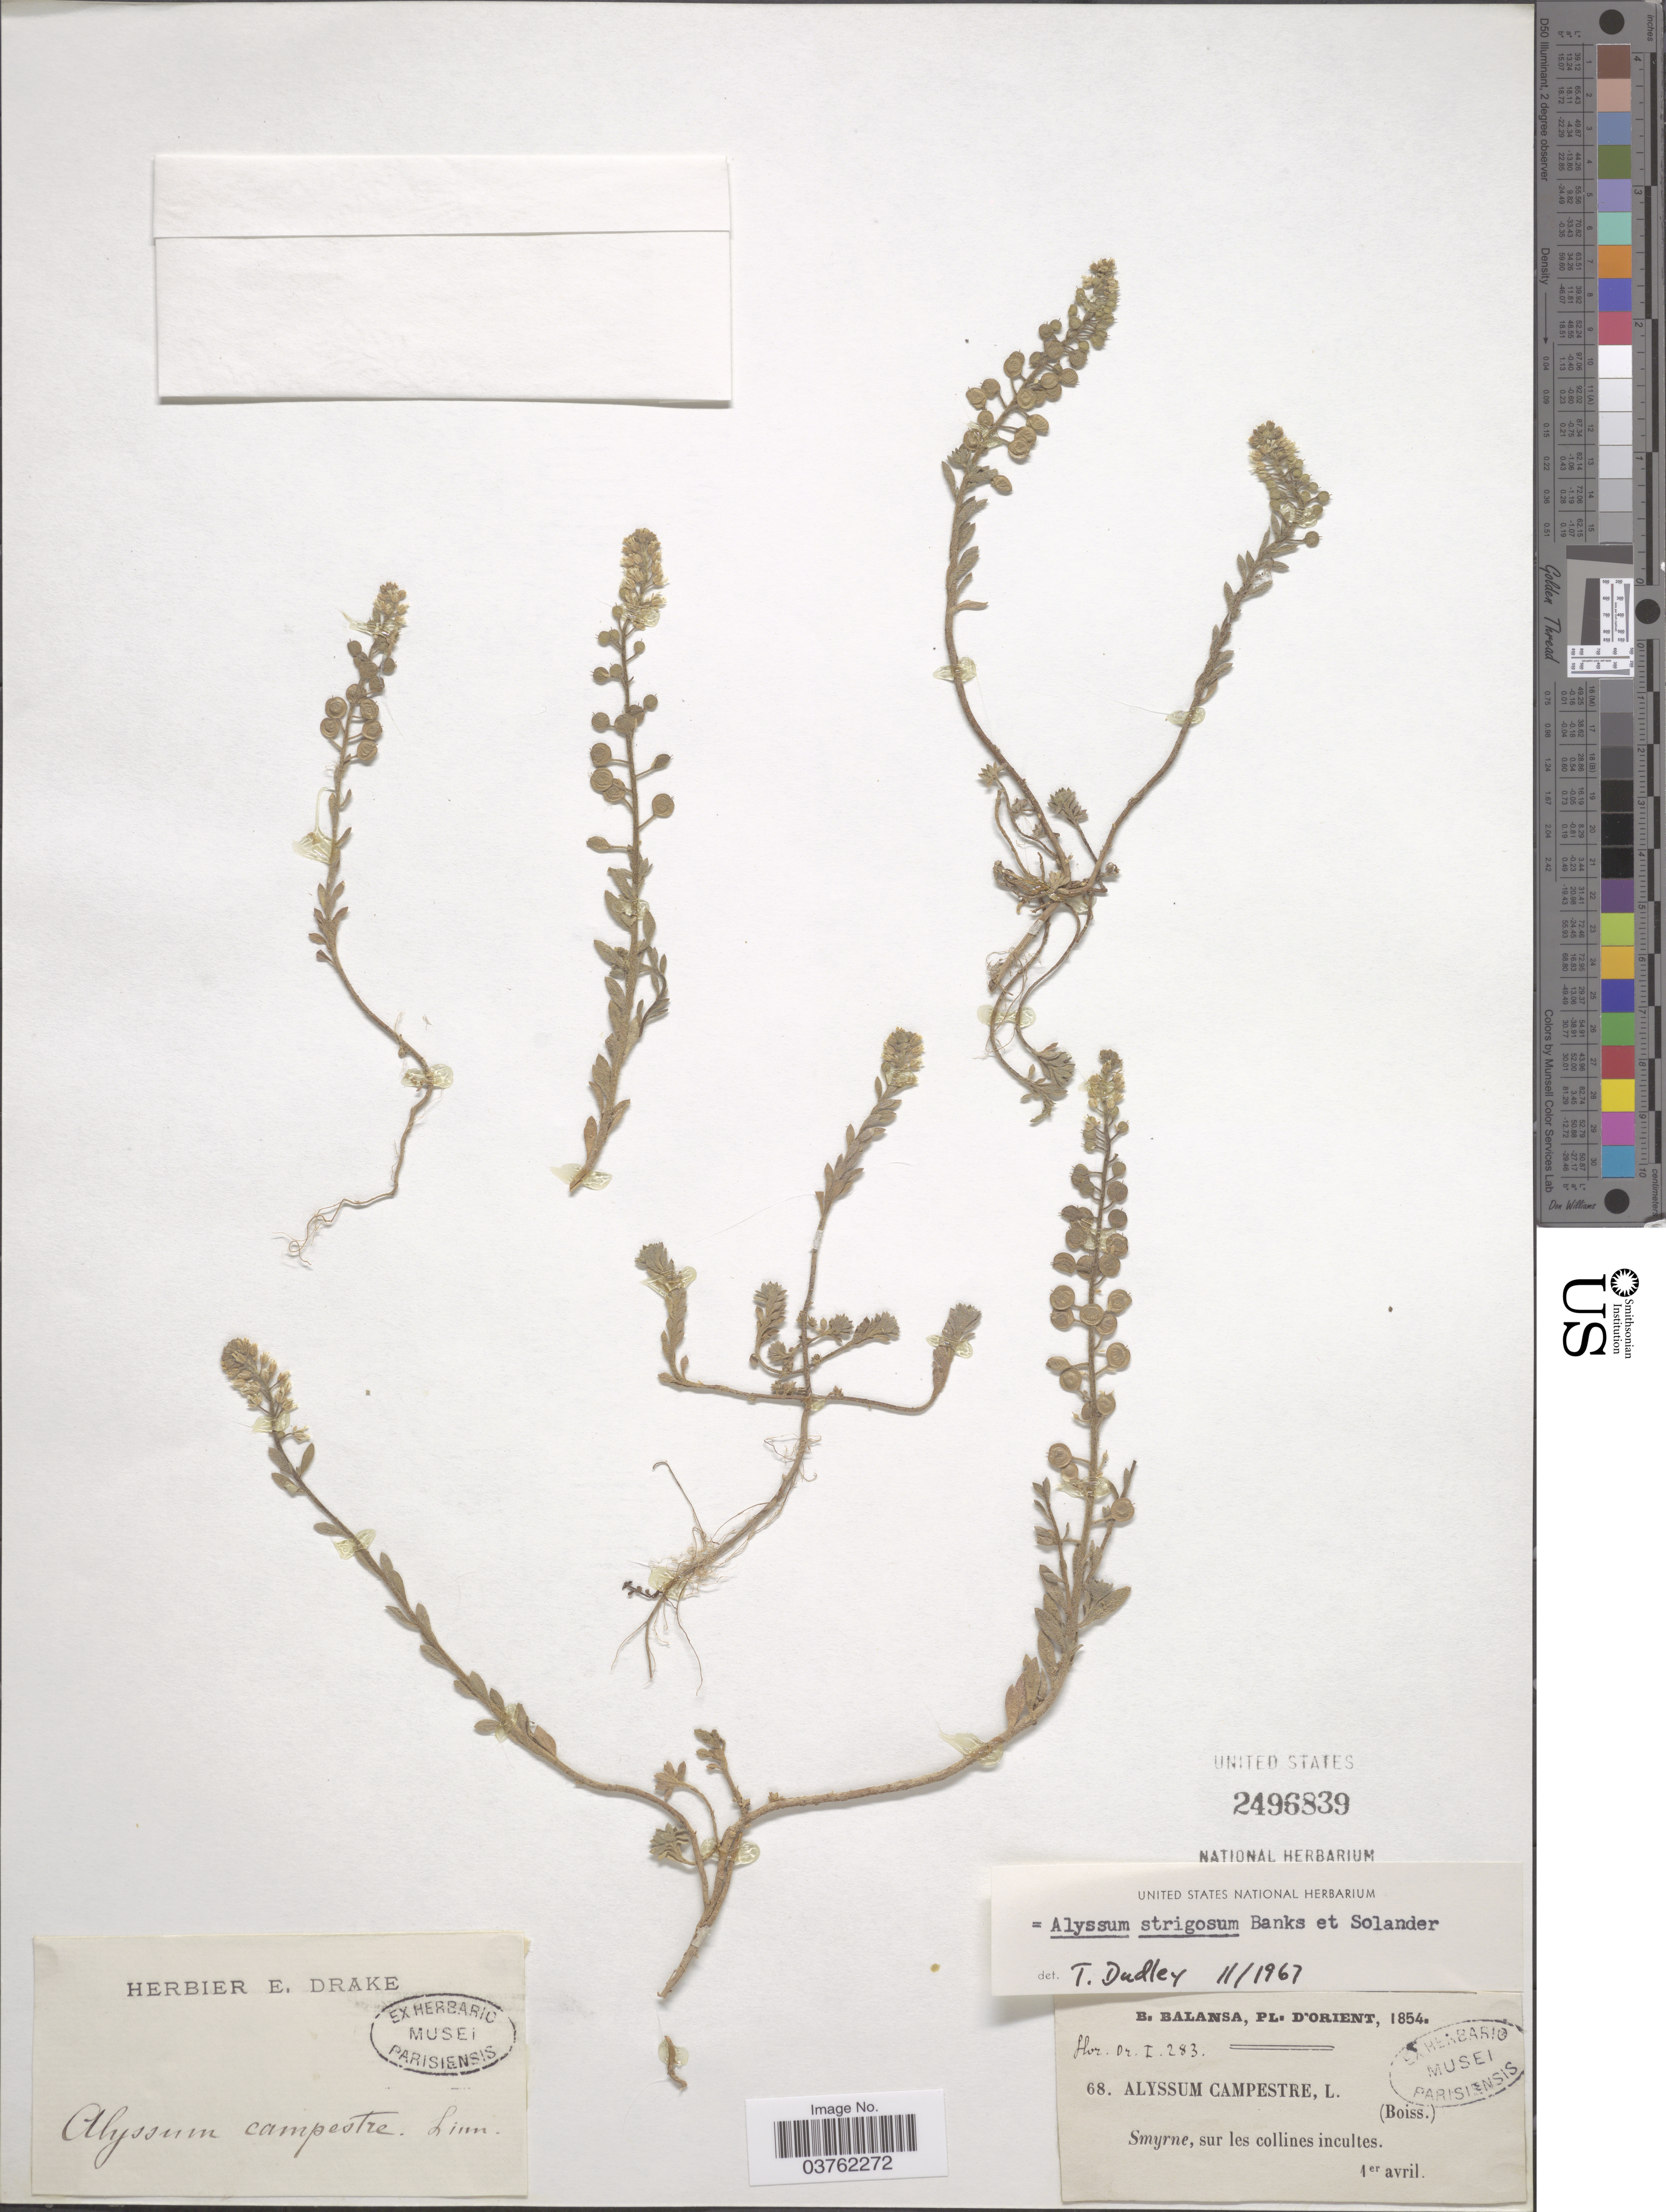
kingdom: Plantae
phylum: Tracheophyta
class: Magnoliopsida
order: Brassicales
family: Brassicaceae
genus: Alyssum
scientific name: Alyssum strigosum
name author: Banks & Sol.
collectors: B. Balansa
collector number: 68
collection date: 1854-04-04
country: Turkey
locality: D'Orient. Smyrne, sur les collines incultes.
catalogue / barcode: US 2496839